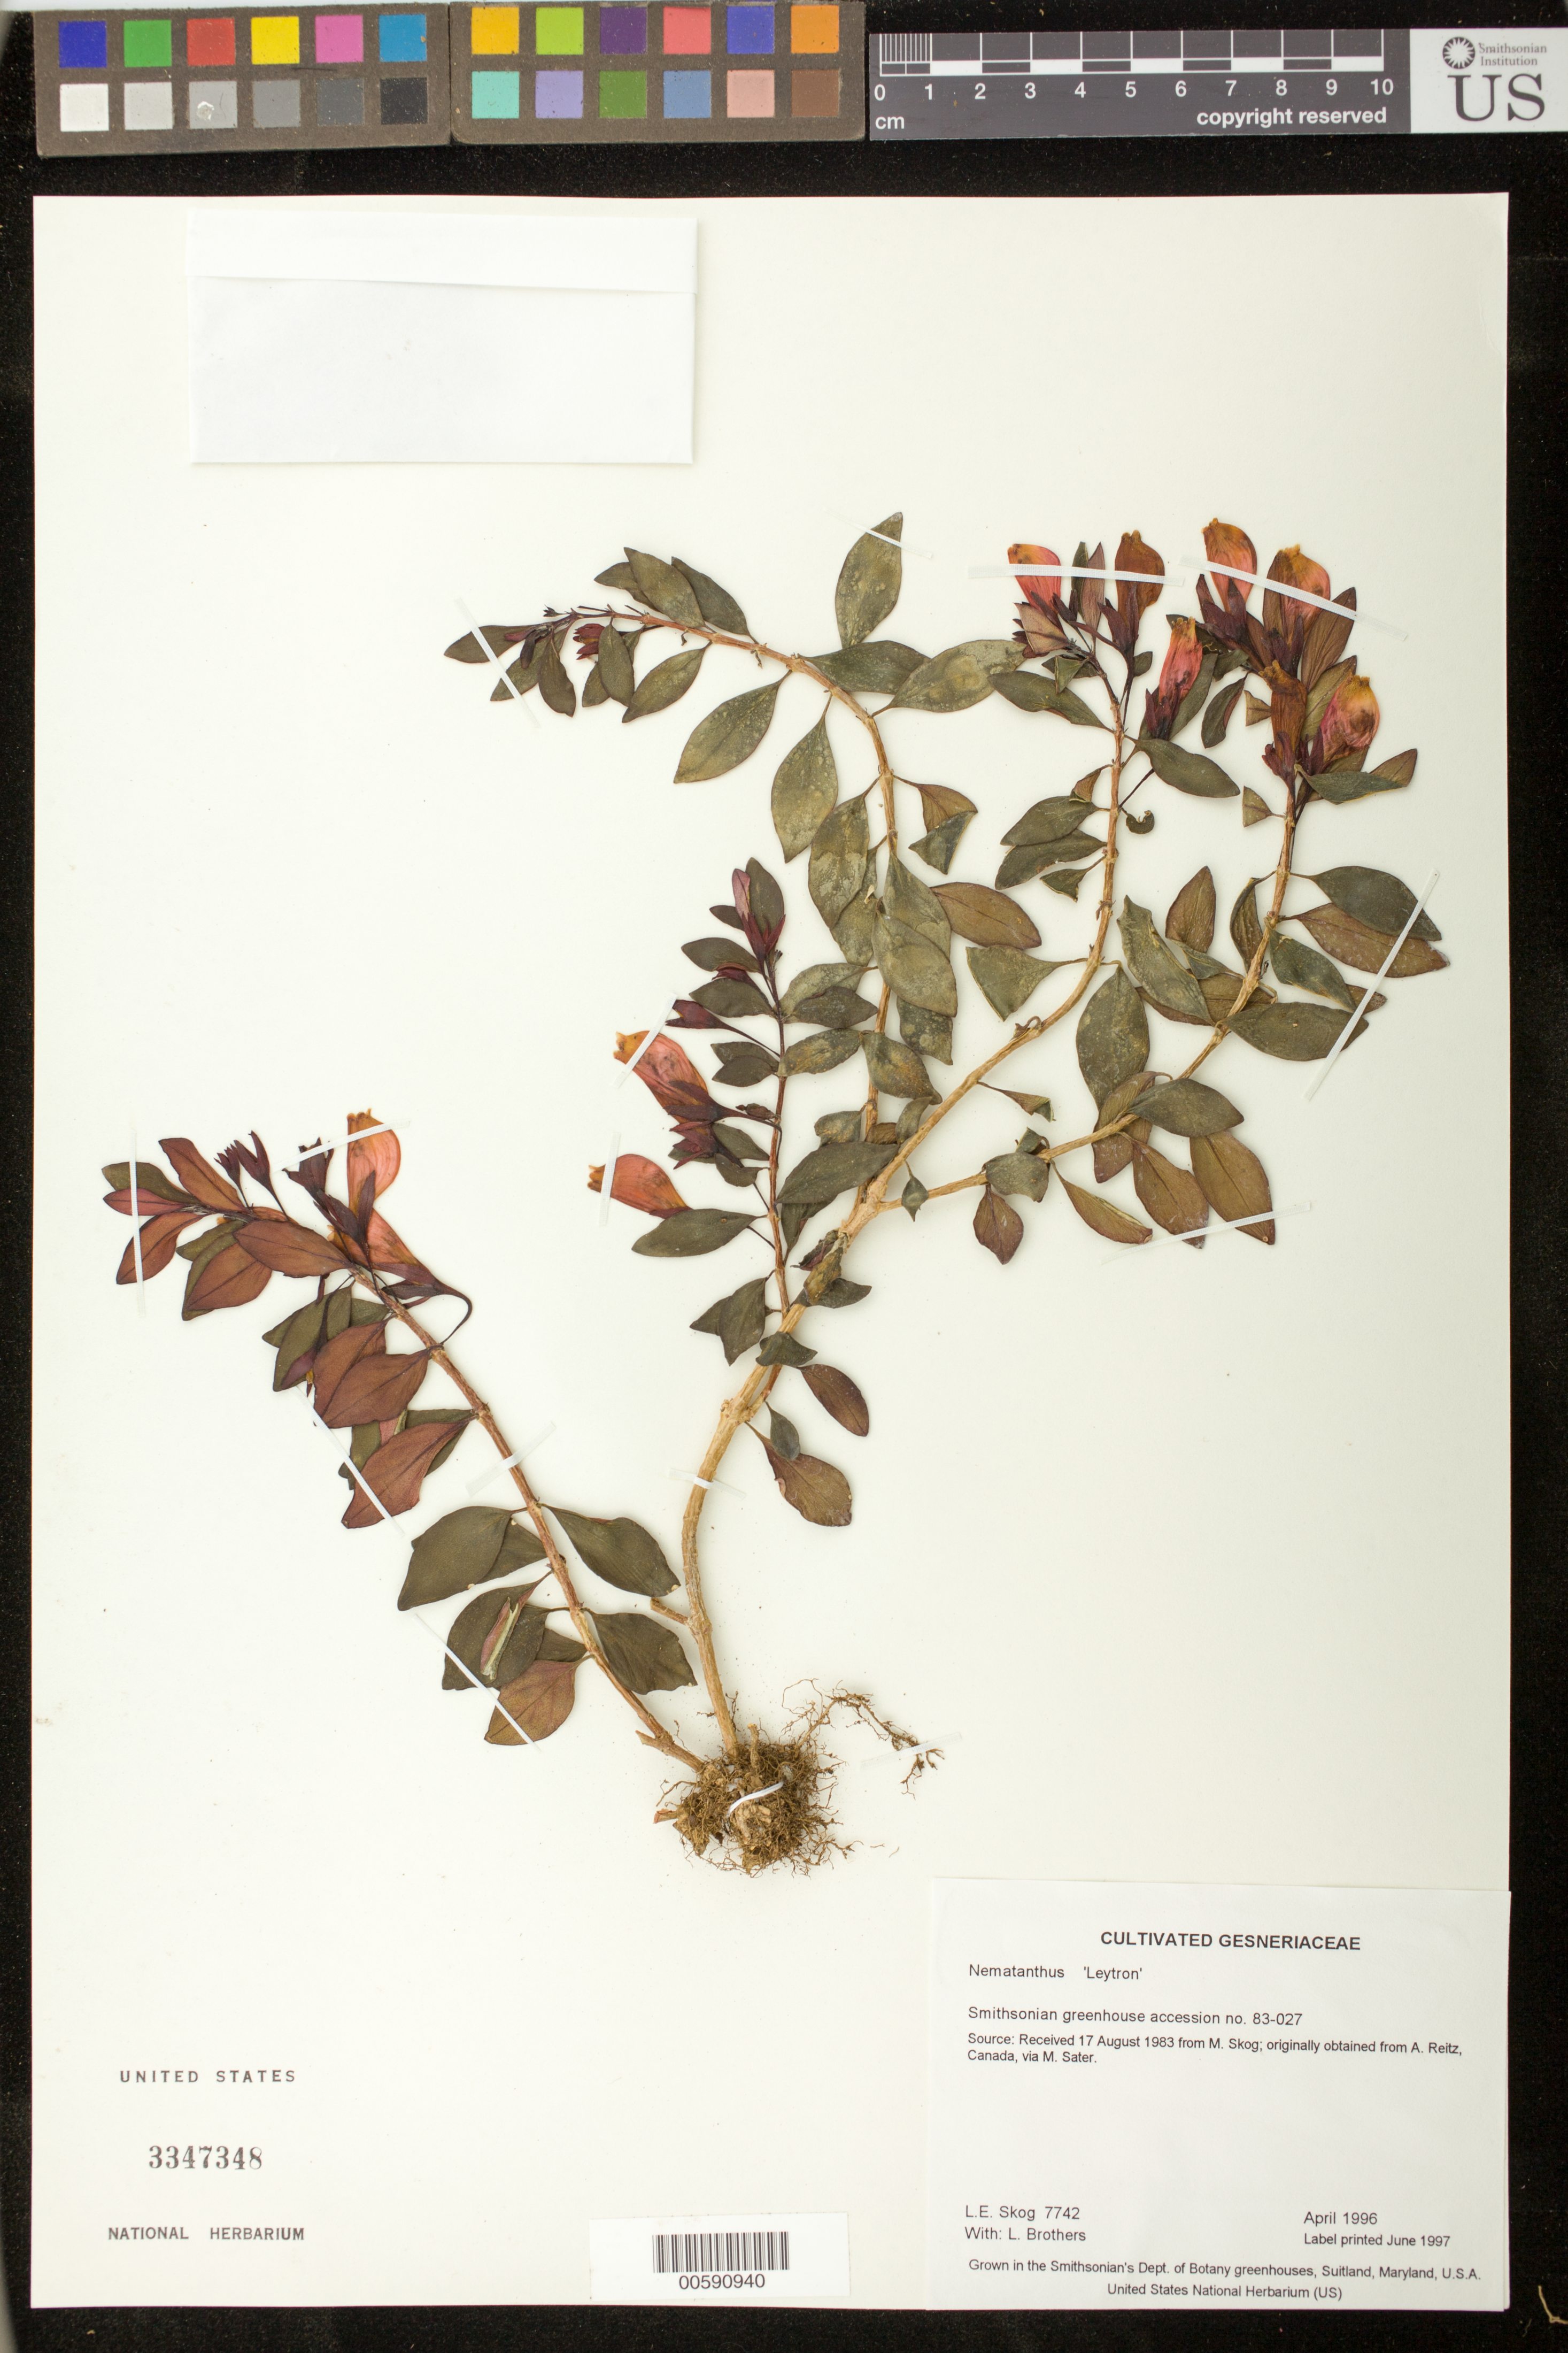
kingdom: Plantae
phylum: Tracheophyta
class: Magnoliopsida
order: Lamiales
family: Gesneriaceae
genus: Nematanthus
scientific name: Nematanthus 'Leytron'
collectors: L. E. Skog & L. Brothers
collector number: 7742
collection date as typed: Apr 1996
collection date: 1996-04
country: United States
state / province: Maryland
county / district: Prince George's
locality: Grown in the Smithsonian's Dept. of Botany greenhouses, Suitland, Maryland, U.S.A.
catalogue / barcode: US 3347348